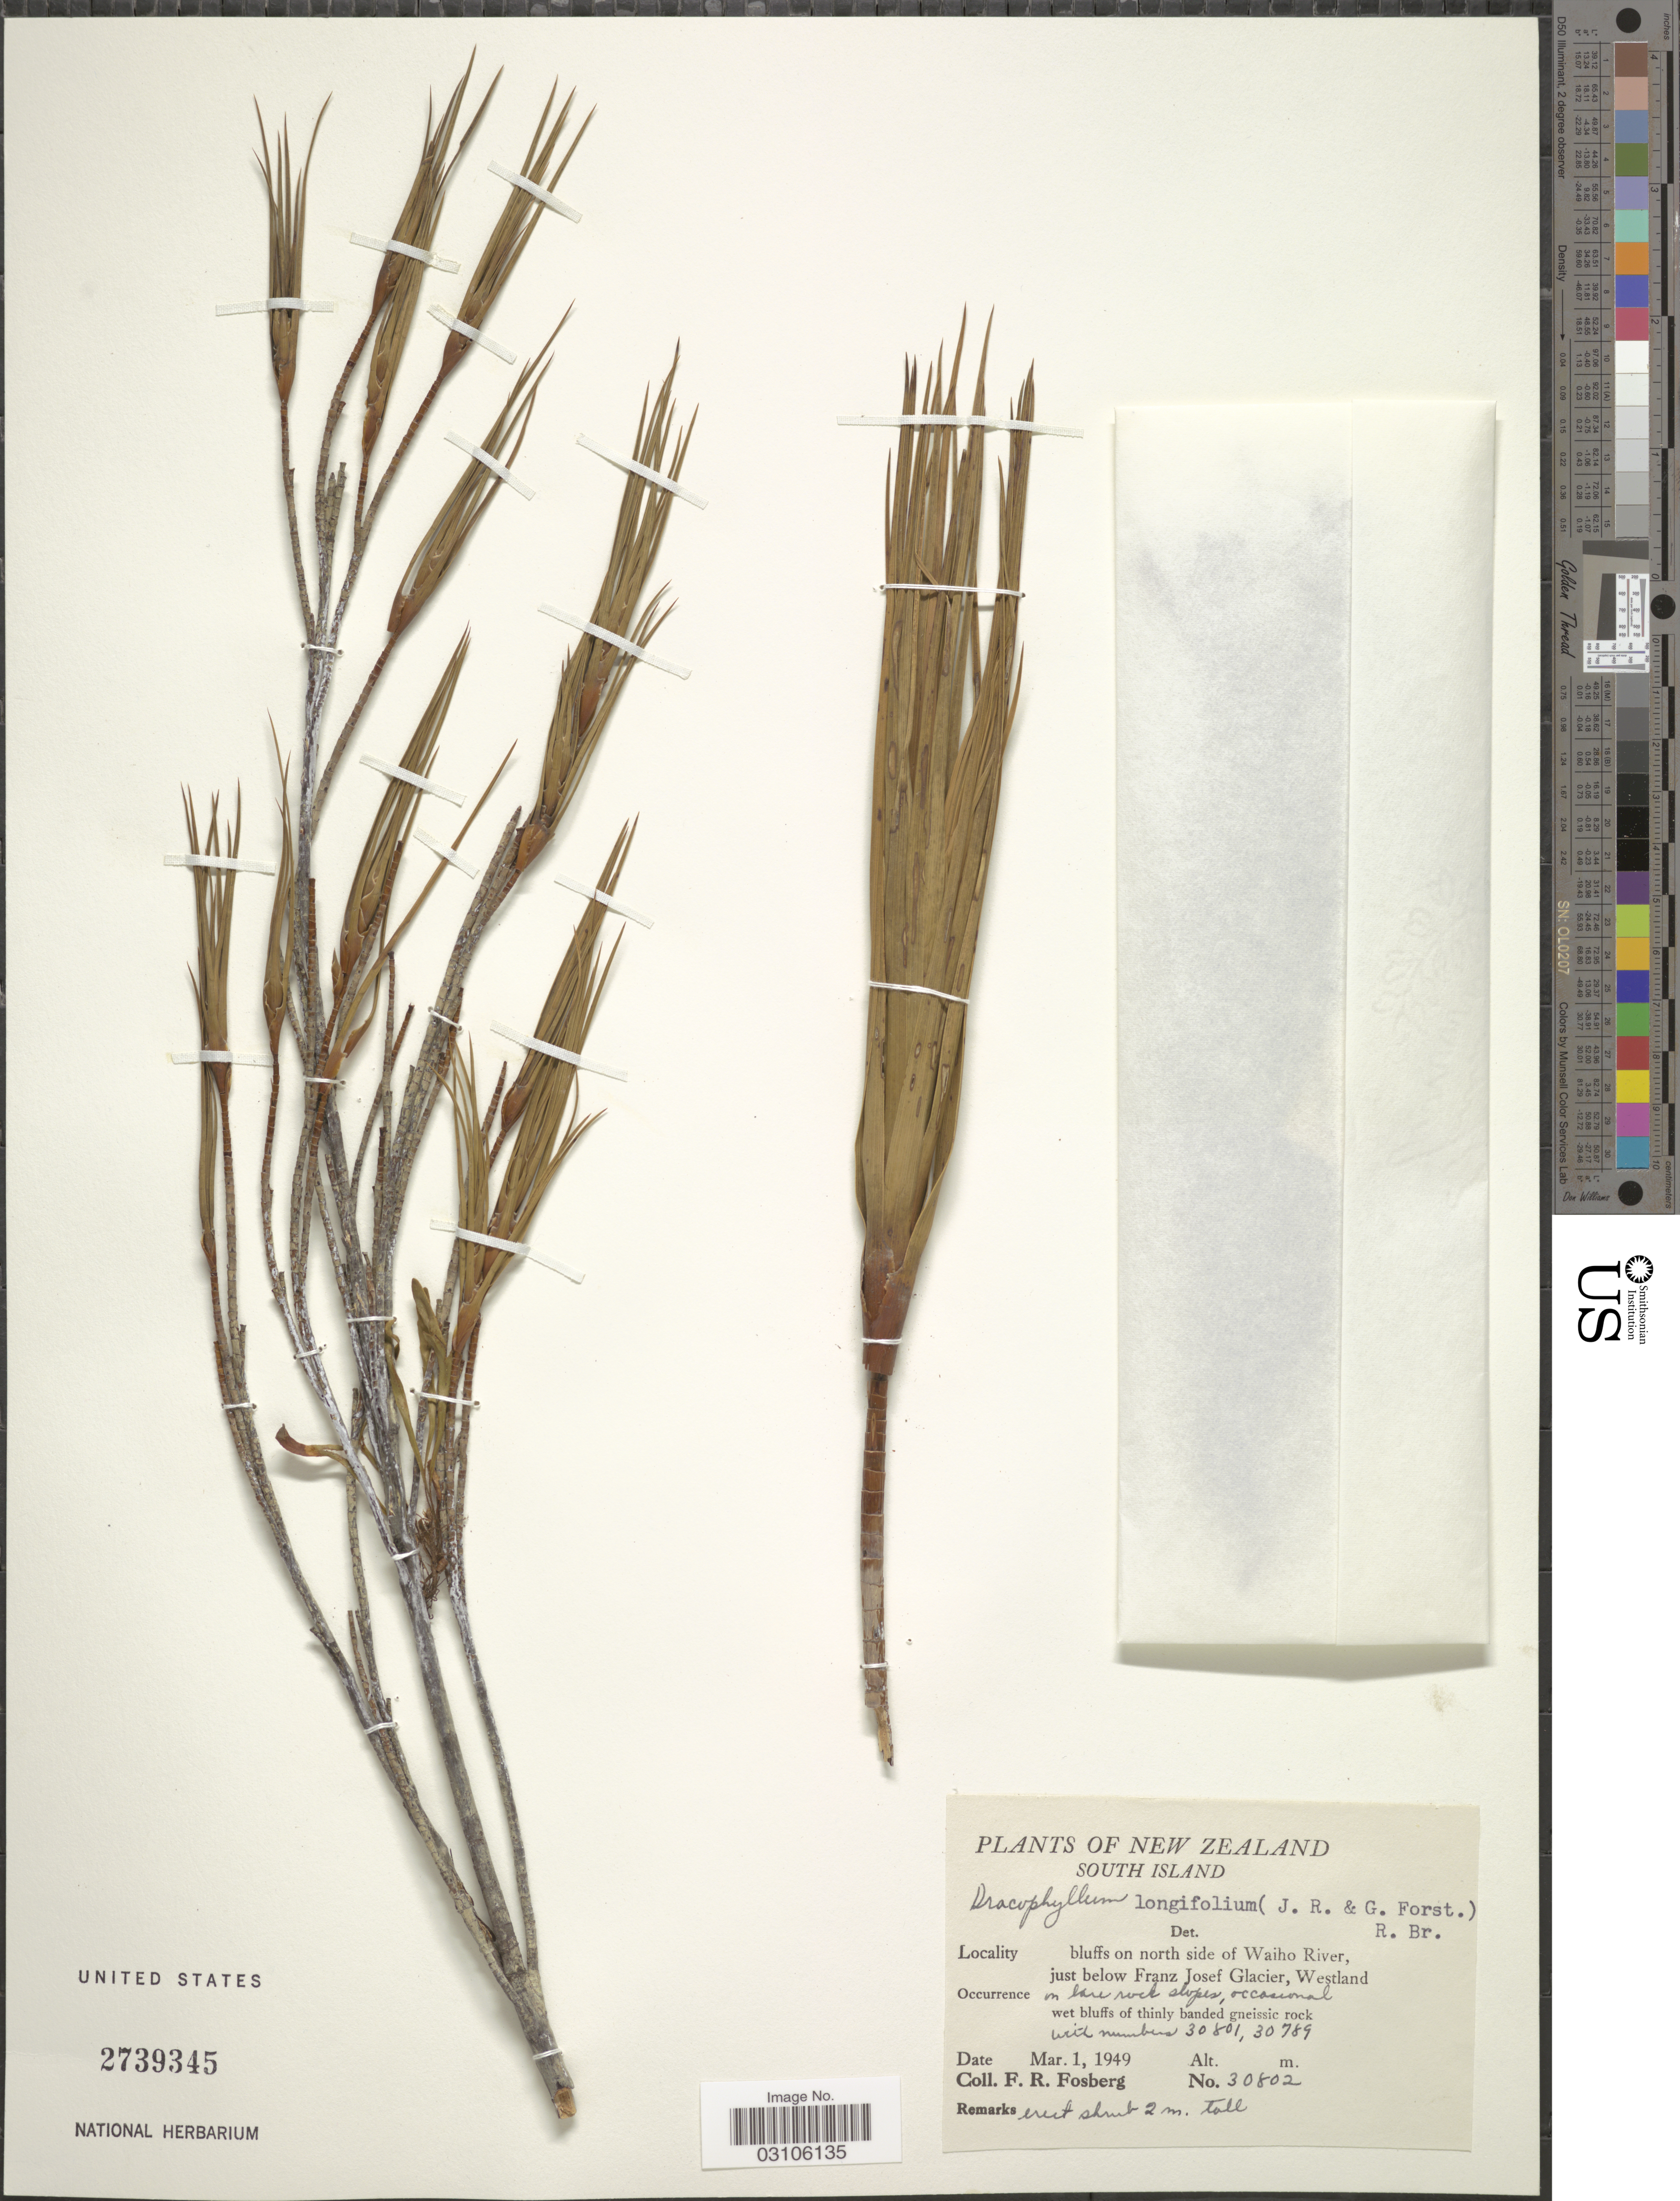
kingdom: Plantae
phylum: Tracheophyta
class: Magnoliopsida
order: Ericales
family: Ericaceae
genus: Dracophyllum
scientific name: Dracophyllum longifolium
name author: (J.R. Forst. & G. Forst.) R. Br. ex Roem. & Schult.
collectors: F. R. Fosberg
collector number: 30802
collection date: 1949-03-01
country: New Zealand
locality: South Island. Bluffs on north side of Waiho River, just below Franz Josef Glacier, Westland.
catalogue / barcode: US 2739345